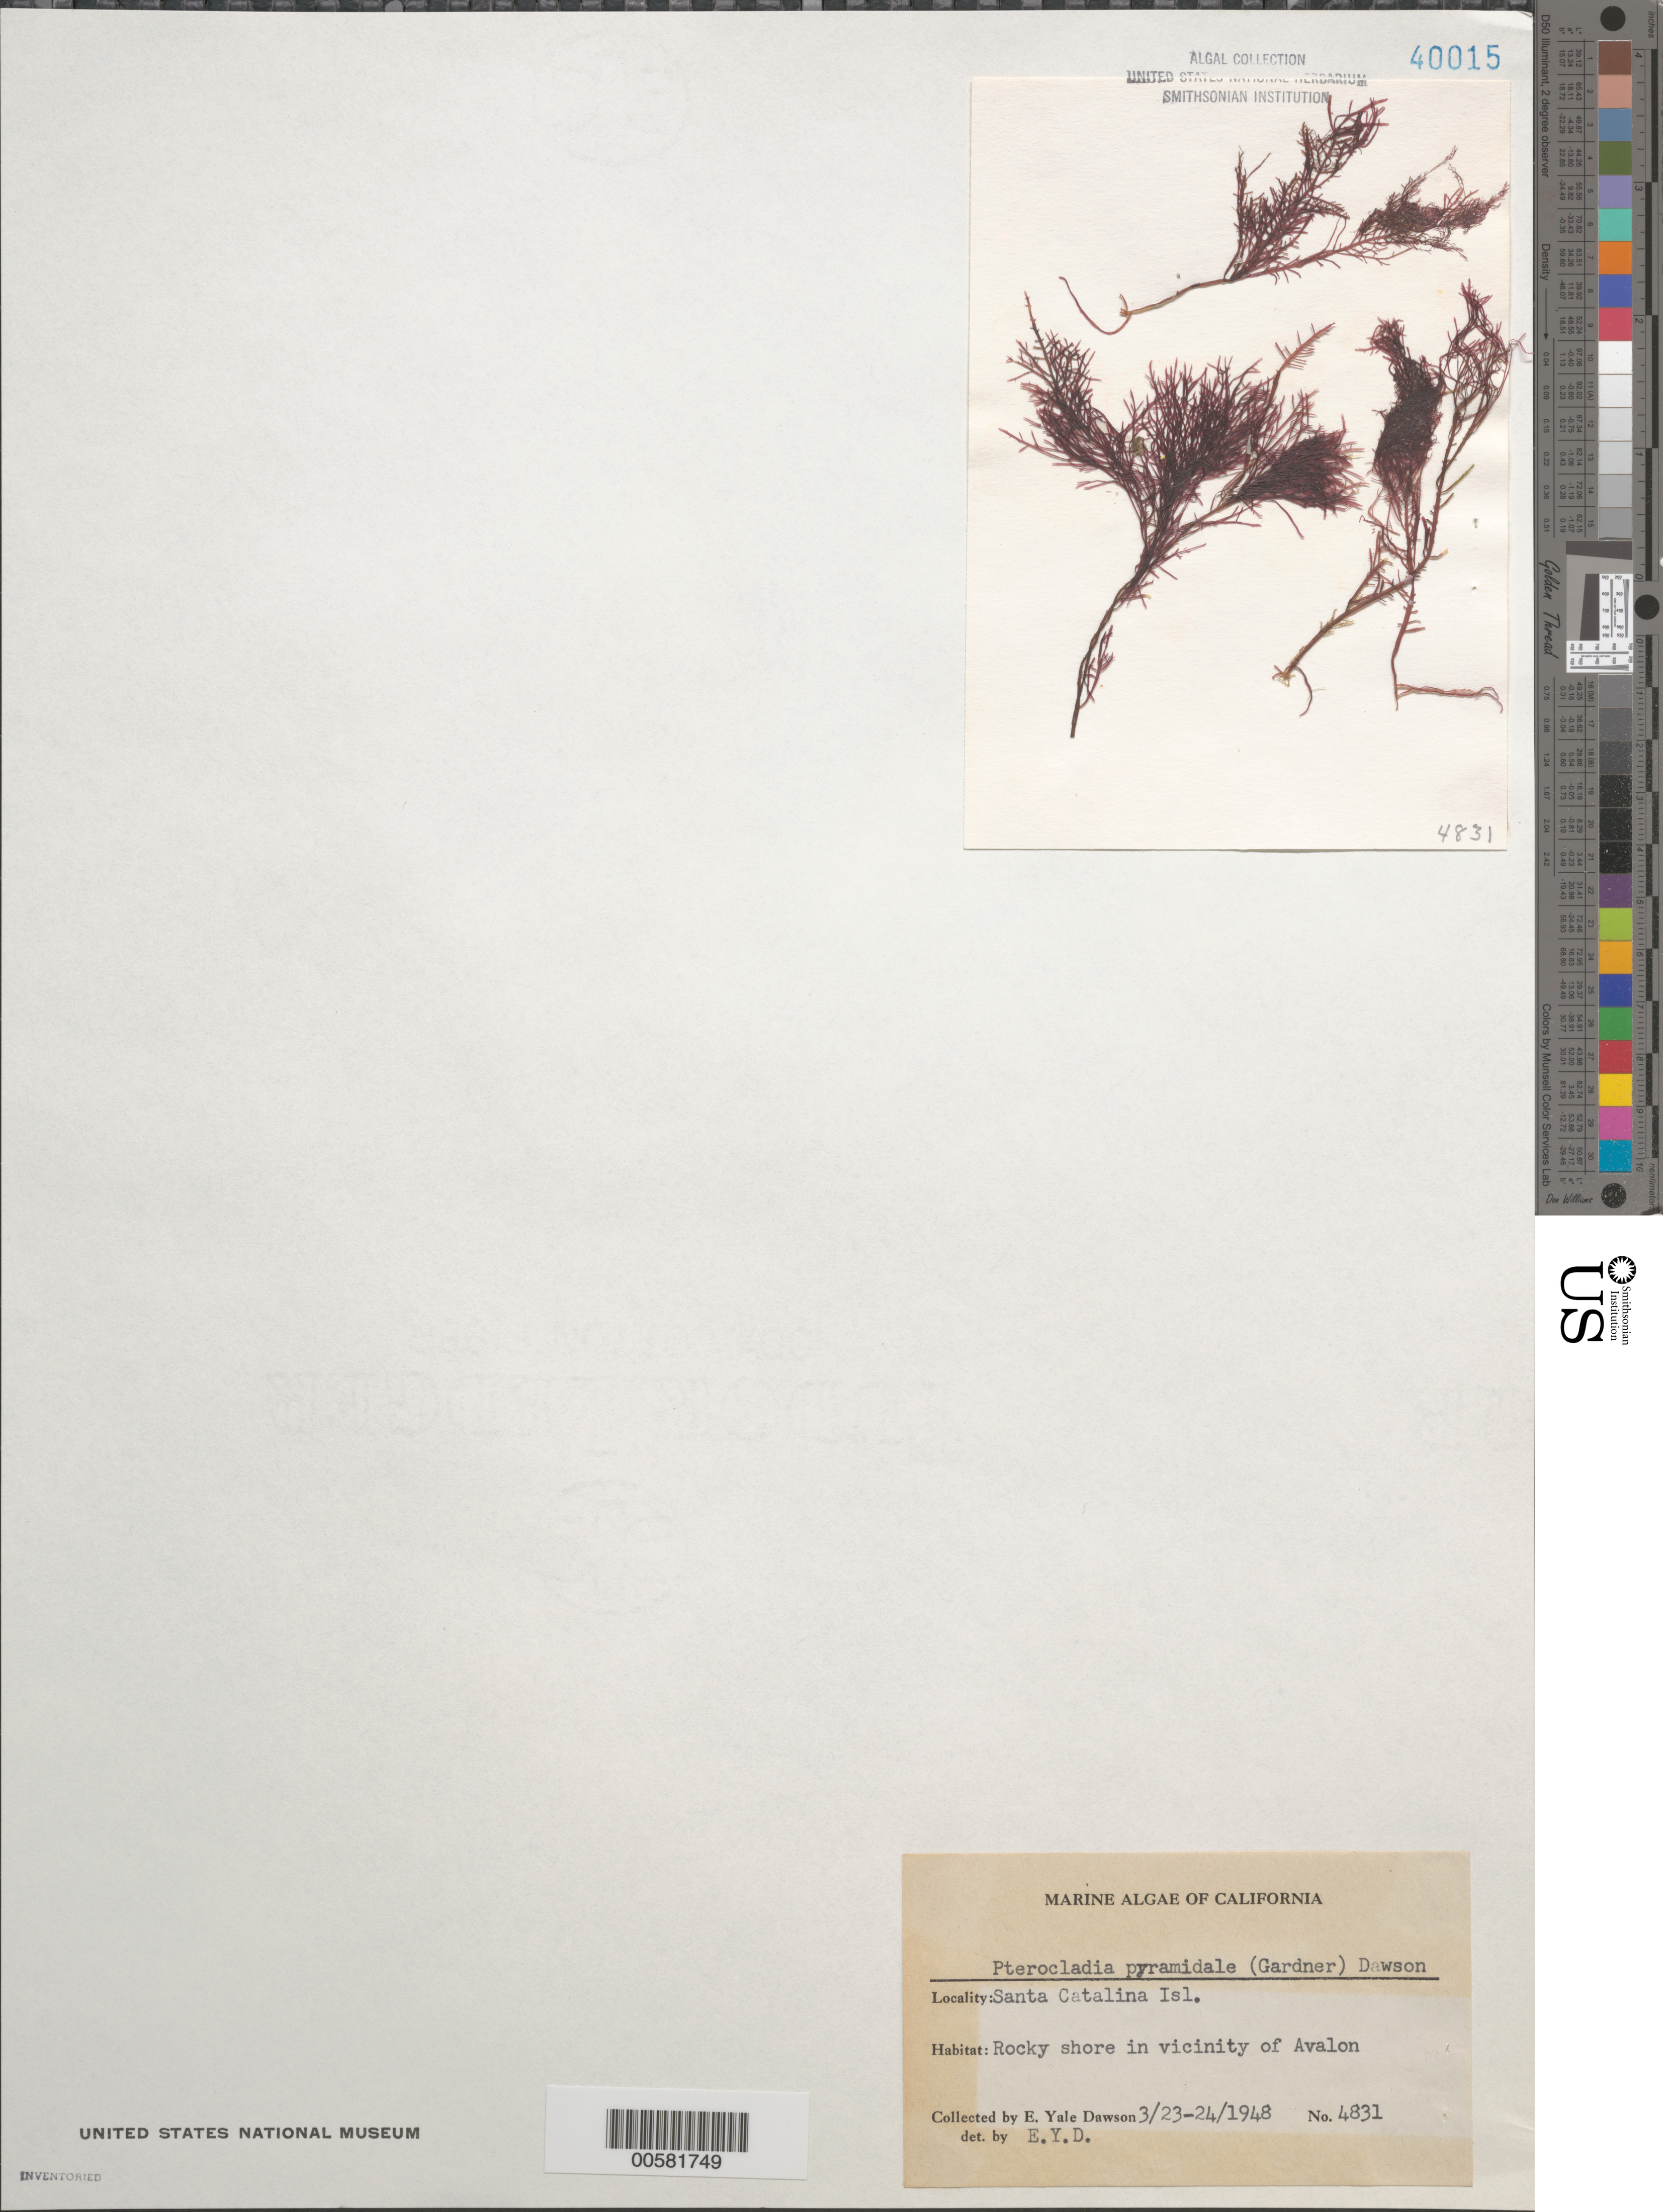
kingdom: Plantae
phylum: Rhodophyta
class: Florideophyceae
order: Gelidiales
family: Pterocladiaceae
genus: Pterocladiella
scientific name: Pterocladiella capillacea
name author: (S.G. Gmel.) Santelices & Hommers.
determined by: Algae name updating Project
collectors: E. Y. Dawson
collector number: EYD 4831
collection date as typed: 23 Mar 1948 to 24 Mar 1948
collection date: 1948-03-23/1948-03-24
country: United States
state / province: California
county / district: Los Angeles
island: Santa Catalina Island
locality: Avalon area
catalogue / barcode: US 40015